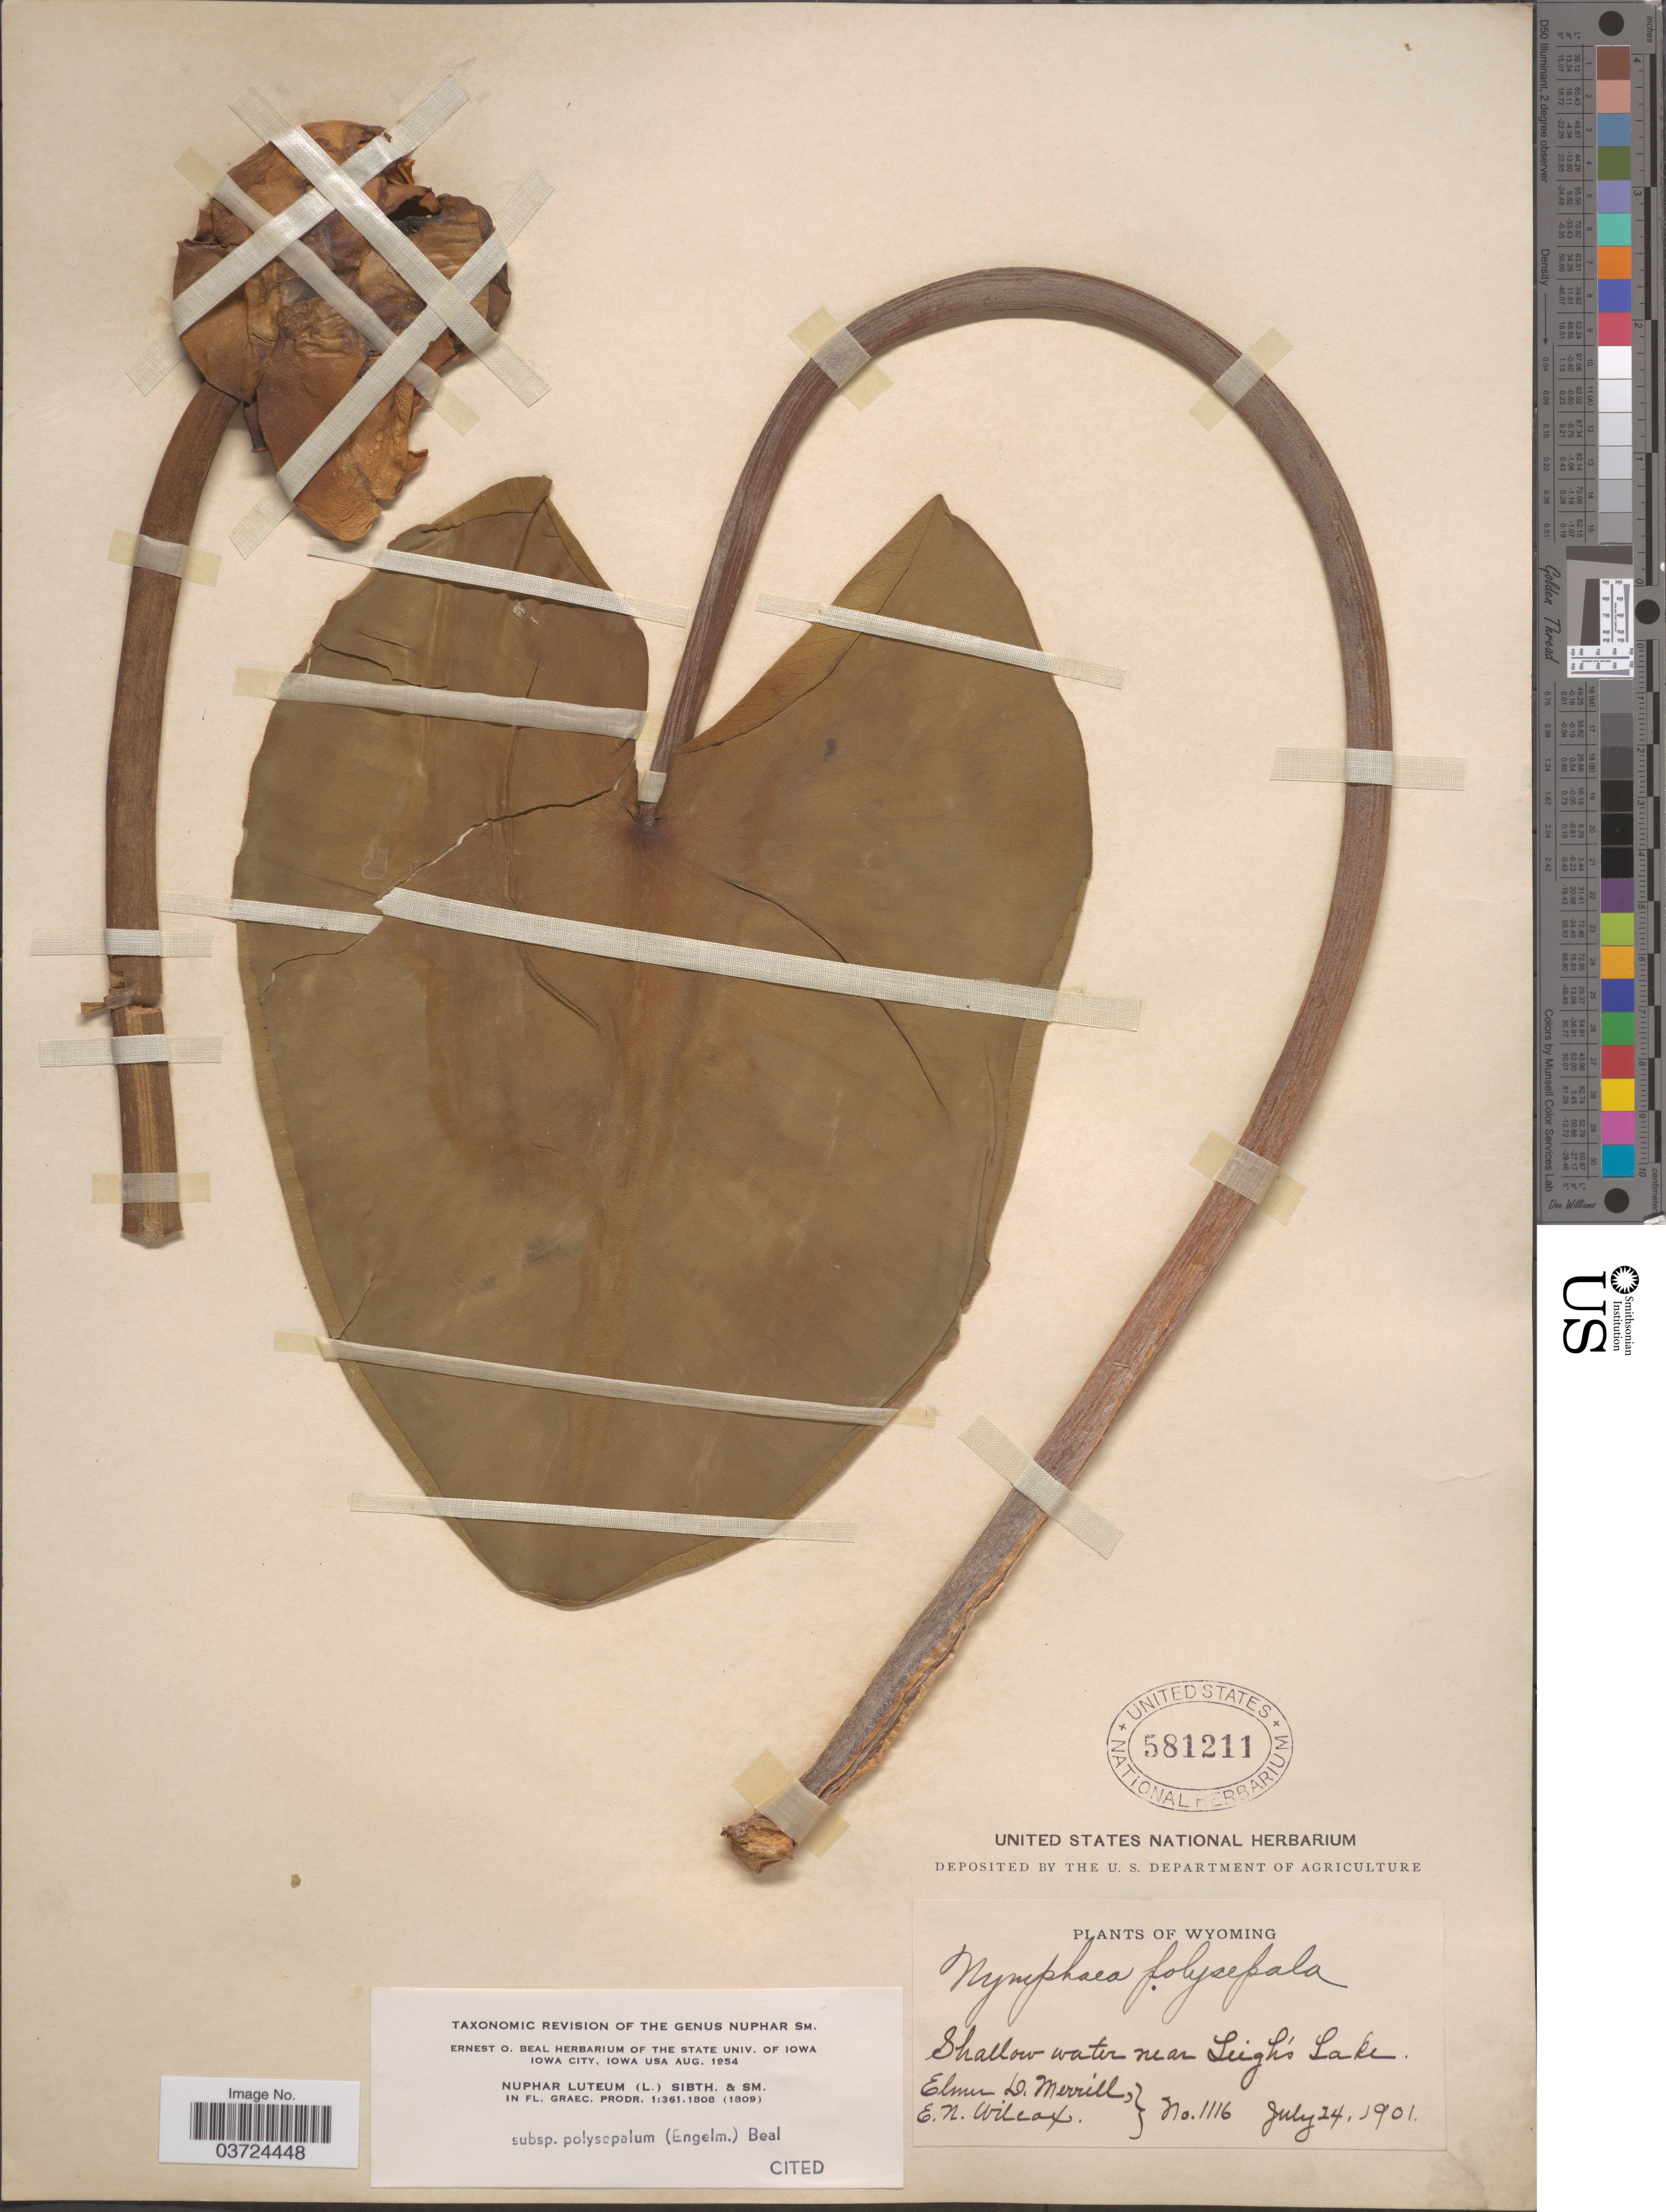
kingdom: Plantae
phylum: Tracheophyta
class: Magnoliopsida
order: Nymphaeales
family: Nymphaeaceae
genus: Nuphar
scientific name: Nuphar polysepala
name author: Englem.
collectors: E. D. Merrill & E. Wilcox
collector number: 1116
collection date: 1901-07-24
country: United States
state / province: Wyoming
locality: Shallow water near Leigh's Lake.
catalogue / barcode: US 581211